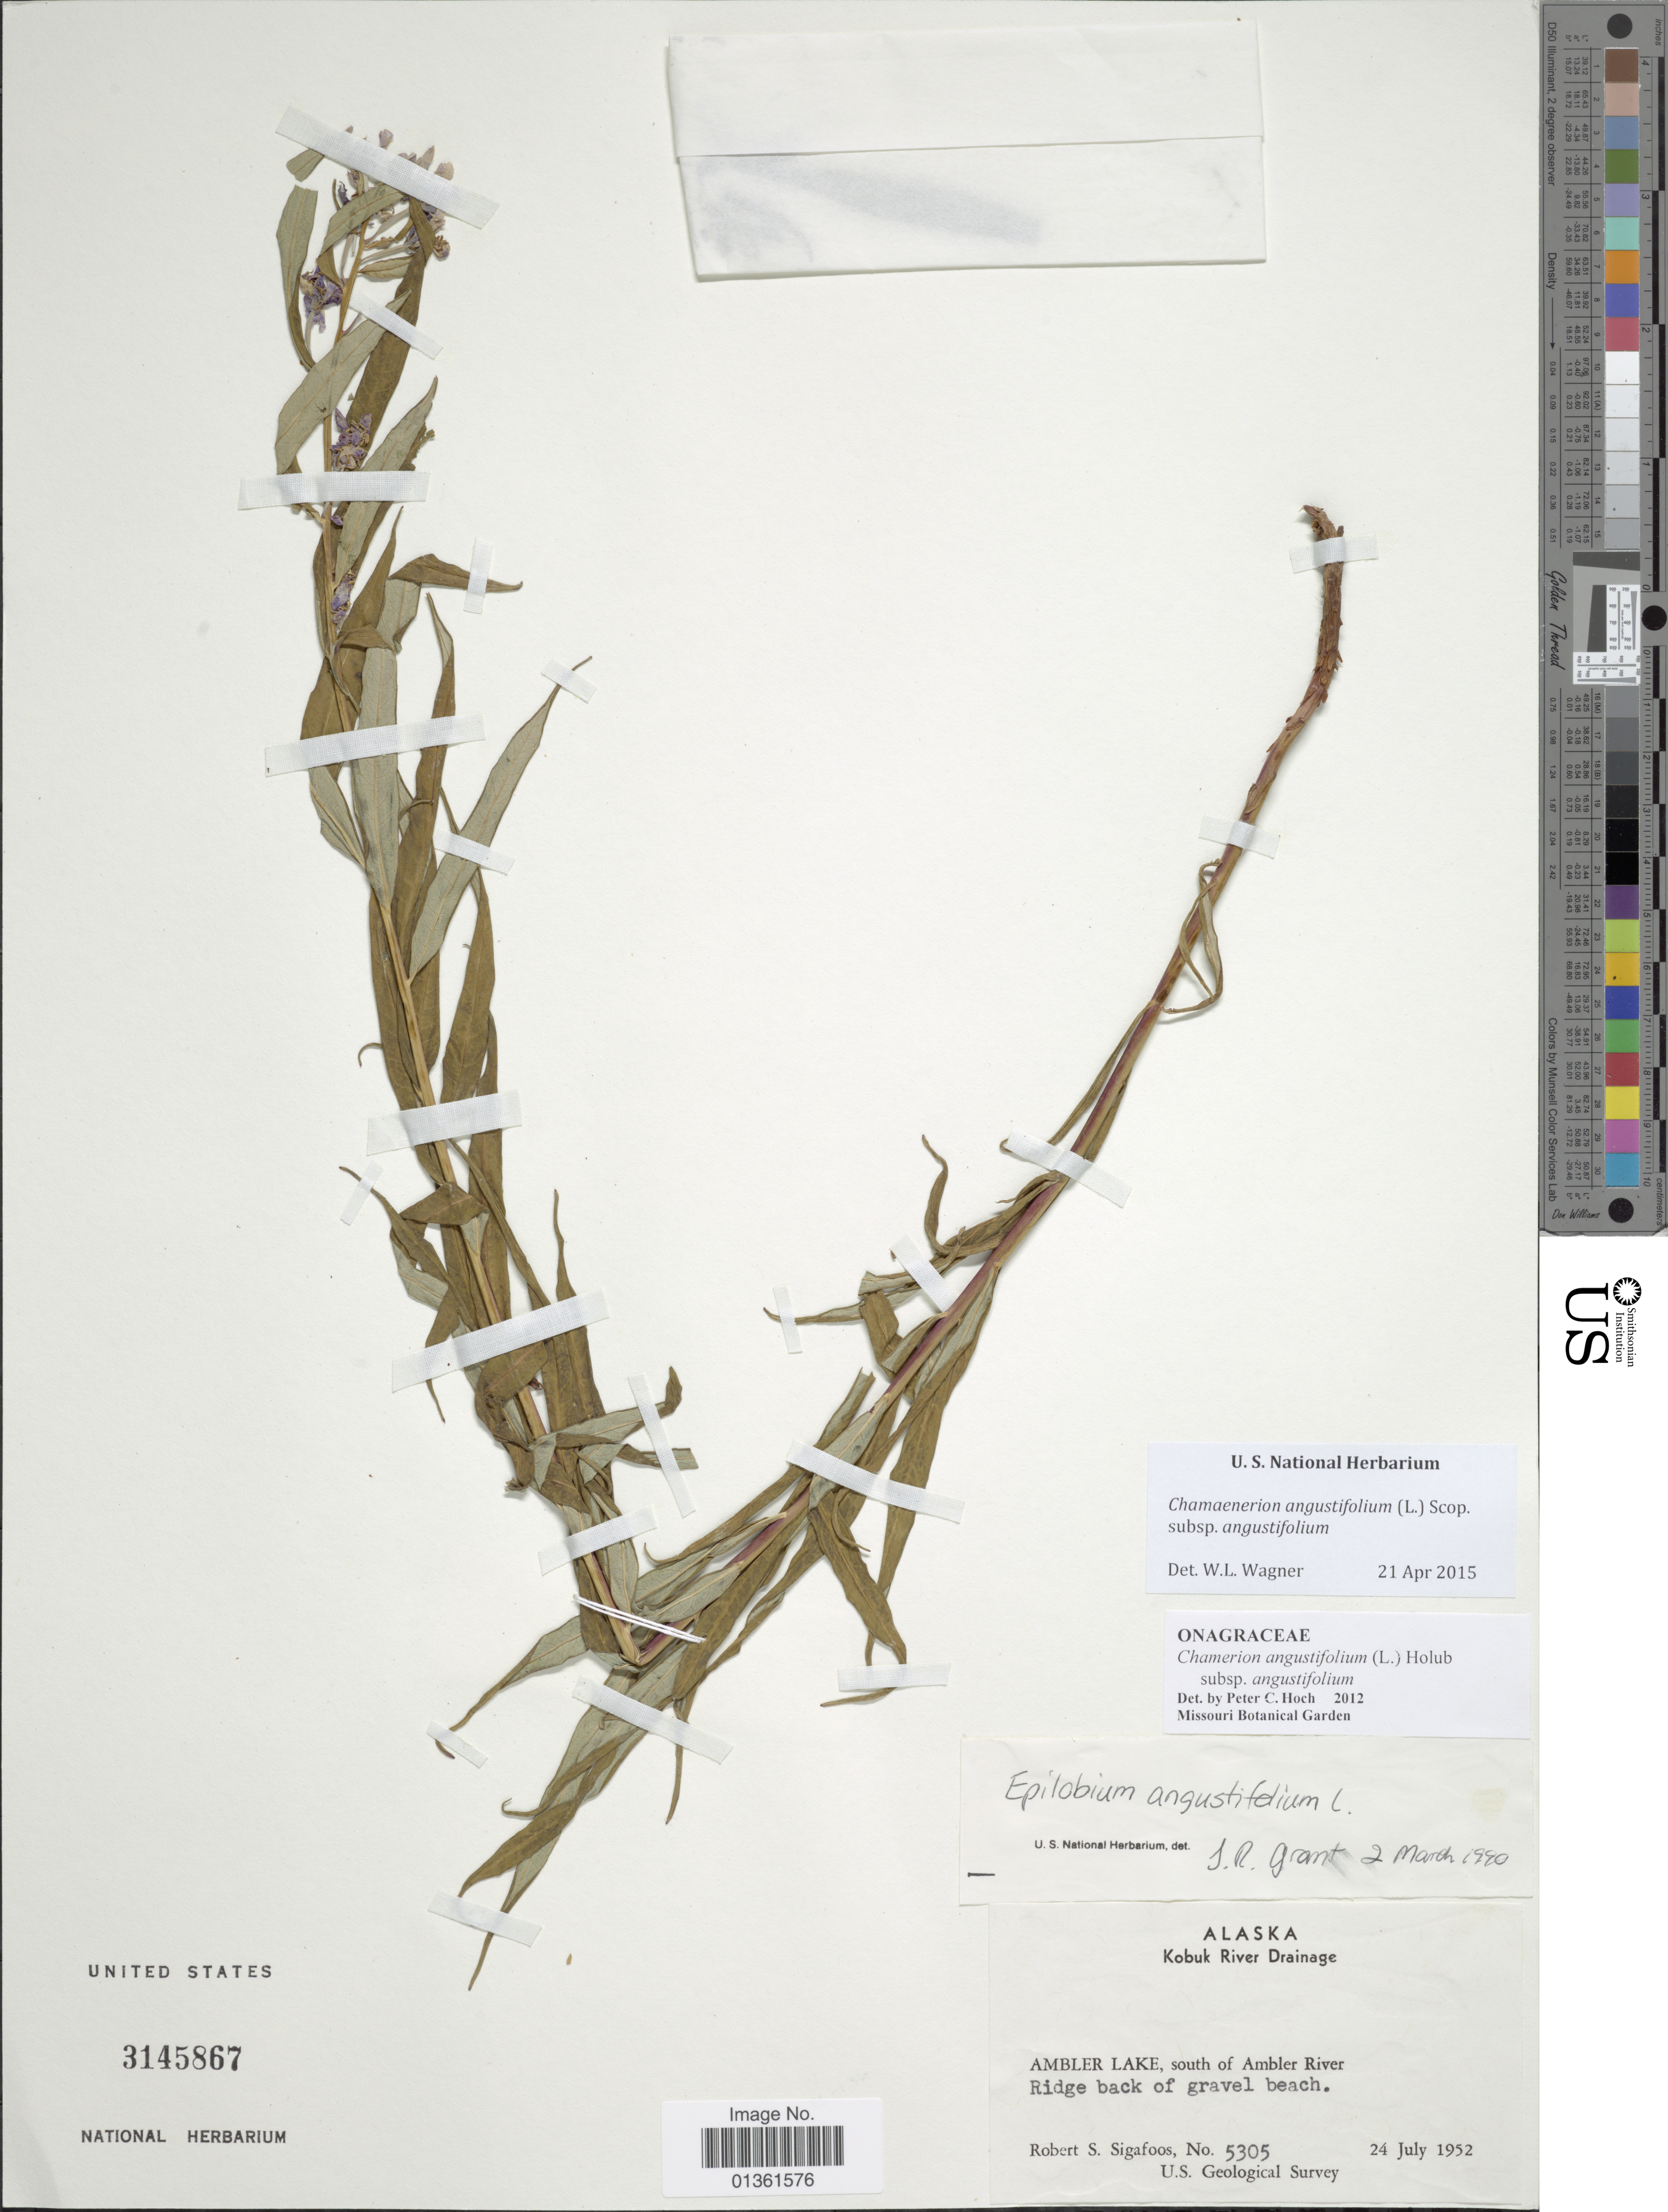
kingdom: Plantae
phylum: Tracheophyta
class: Magnoliopsida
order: Myrtales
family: Onagraceae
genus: Chamaenerion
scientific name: Chamaenerion angustifolium subsp. angustifolium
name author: (L.) Scop.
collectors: R. Sigafoos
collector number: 5305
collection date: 1952-07-24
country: United States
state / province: Alaska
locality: Kobuk River Drainage. Ambler Lake, south of Ambler River.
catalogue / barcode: US 3145867